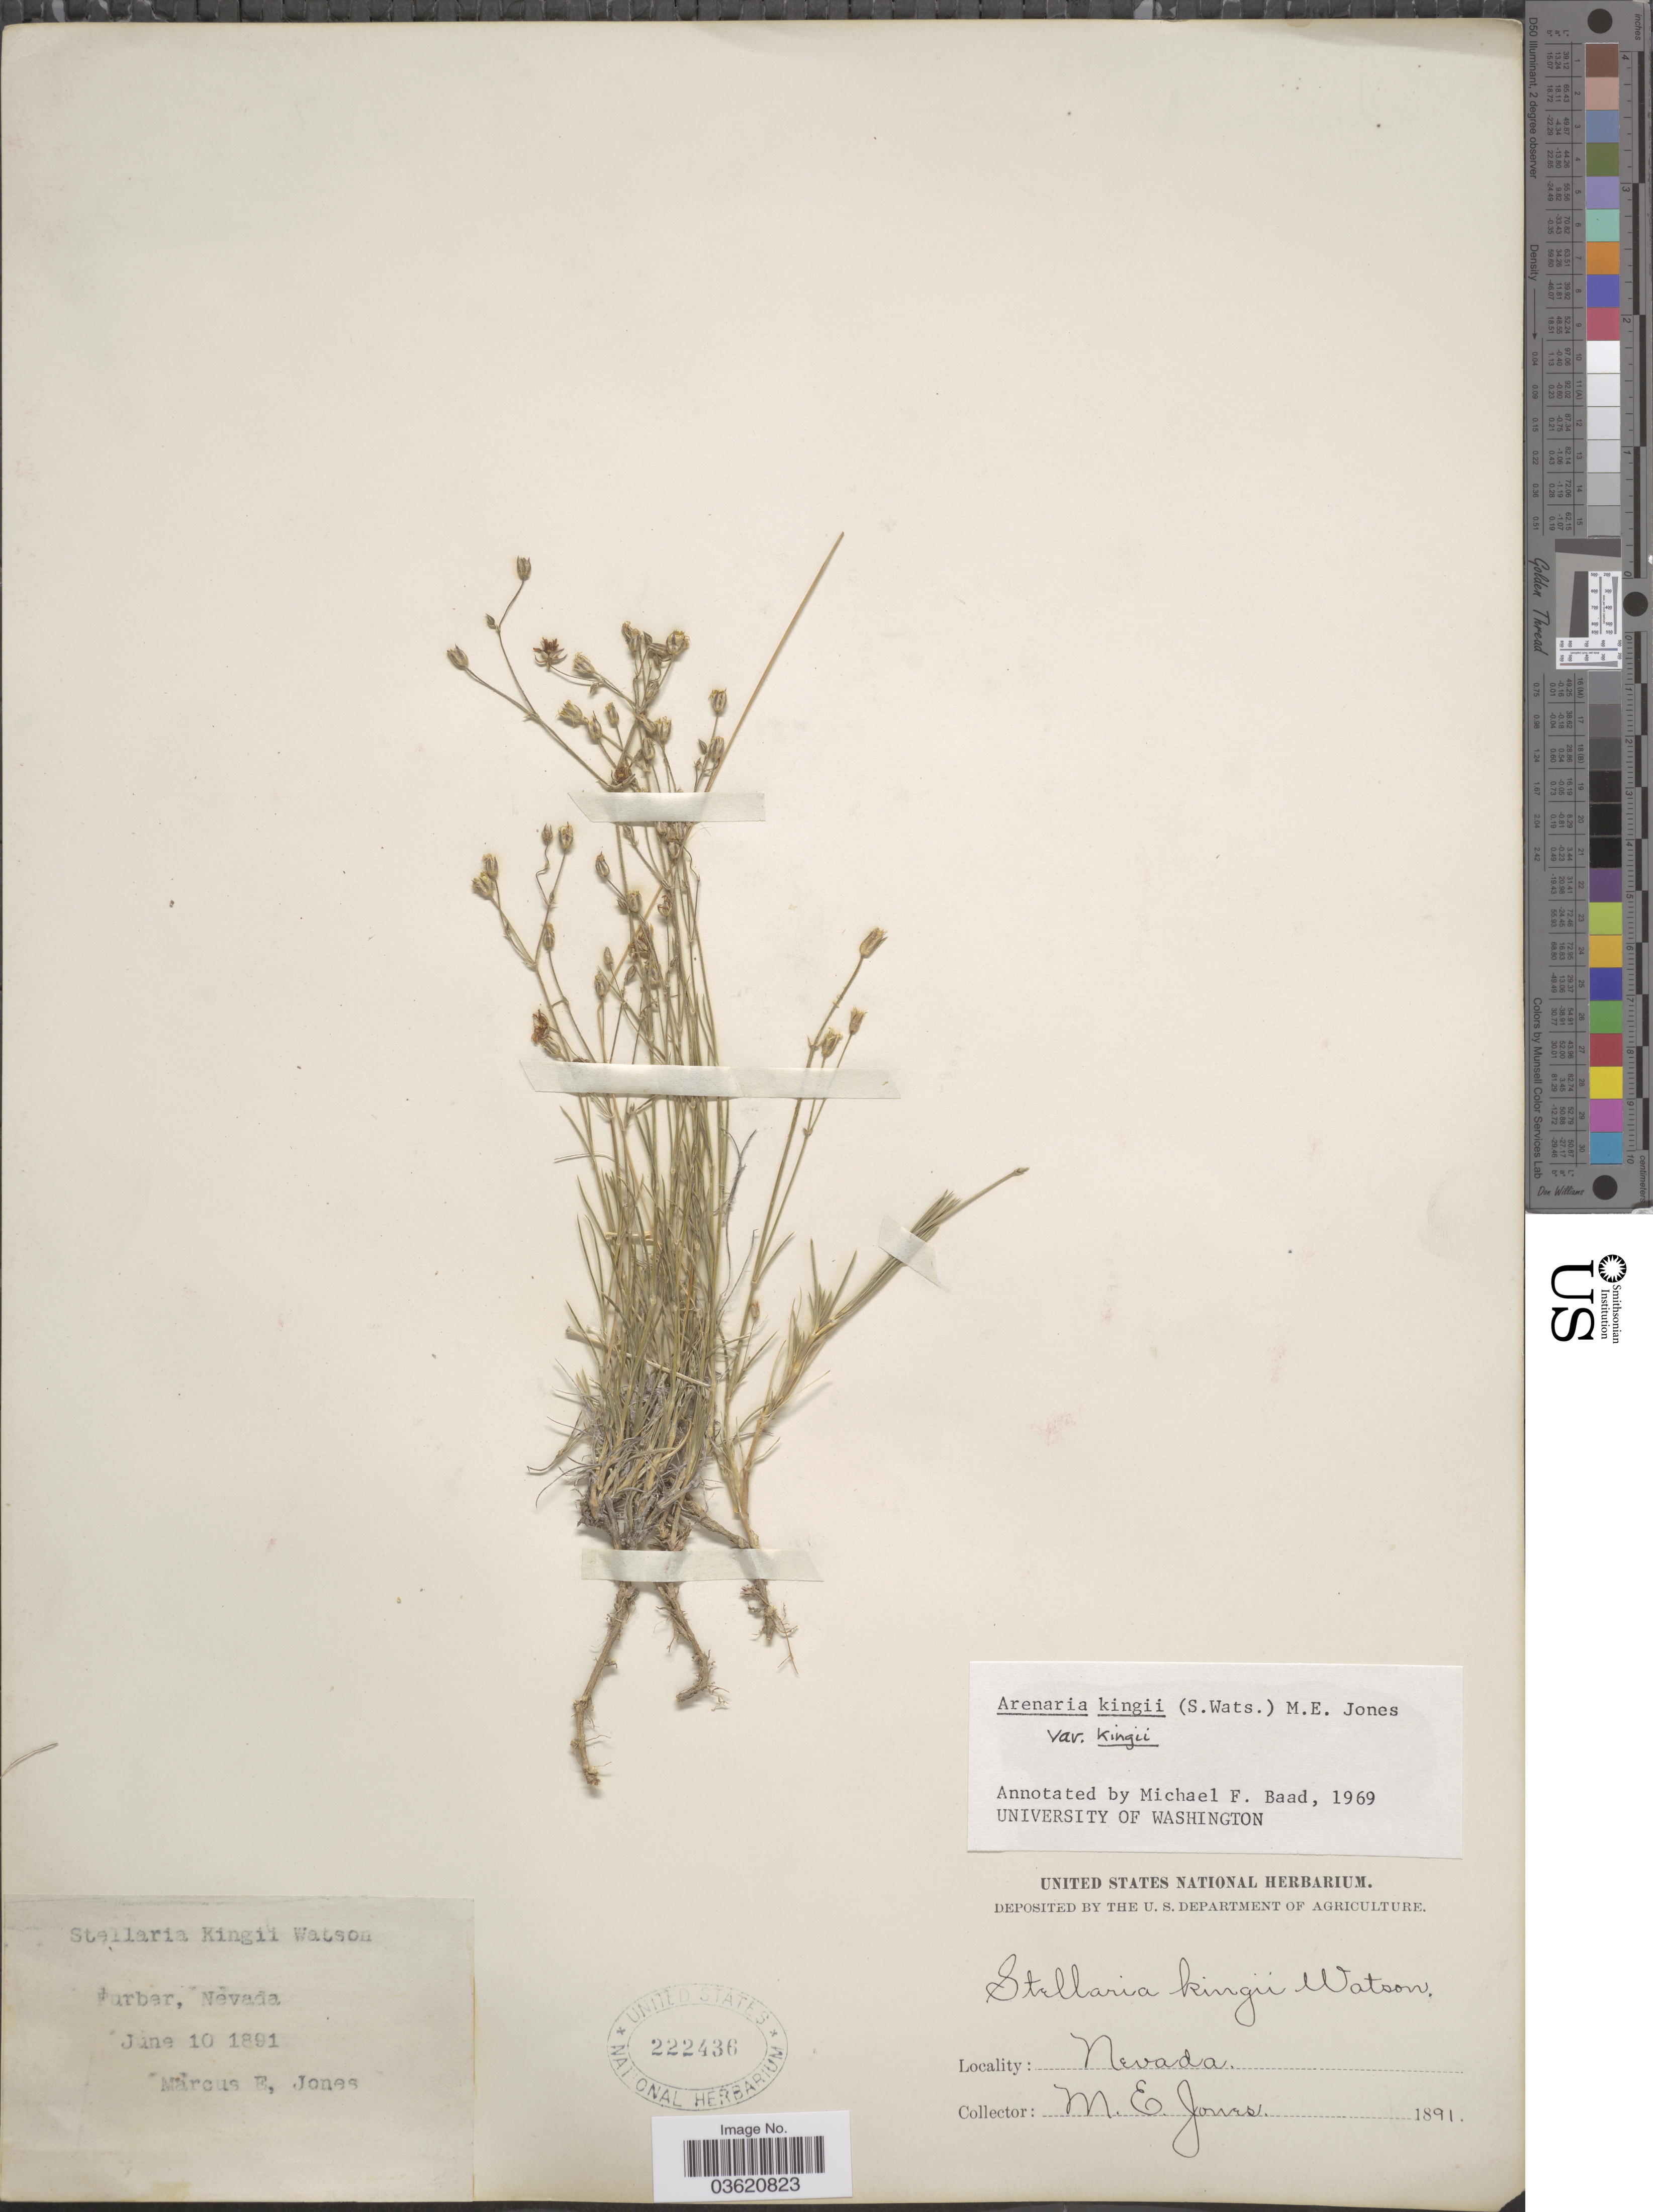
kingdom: Plantae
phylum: Tracheophyta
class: Magnoliopsida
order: Caryophyllales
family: Caryophyllaceae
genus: Eremogone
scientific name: Eremogone kingii var. kingii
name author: (S. Watson) Ikonn.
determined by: U.S. National Herbarium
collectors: M. E. Jones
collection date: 1891-06-10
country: United States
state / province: Nevada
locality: Furber.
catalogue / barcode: US 222436